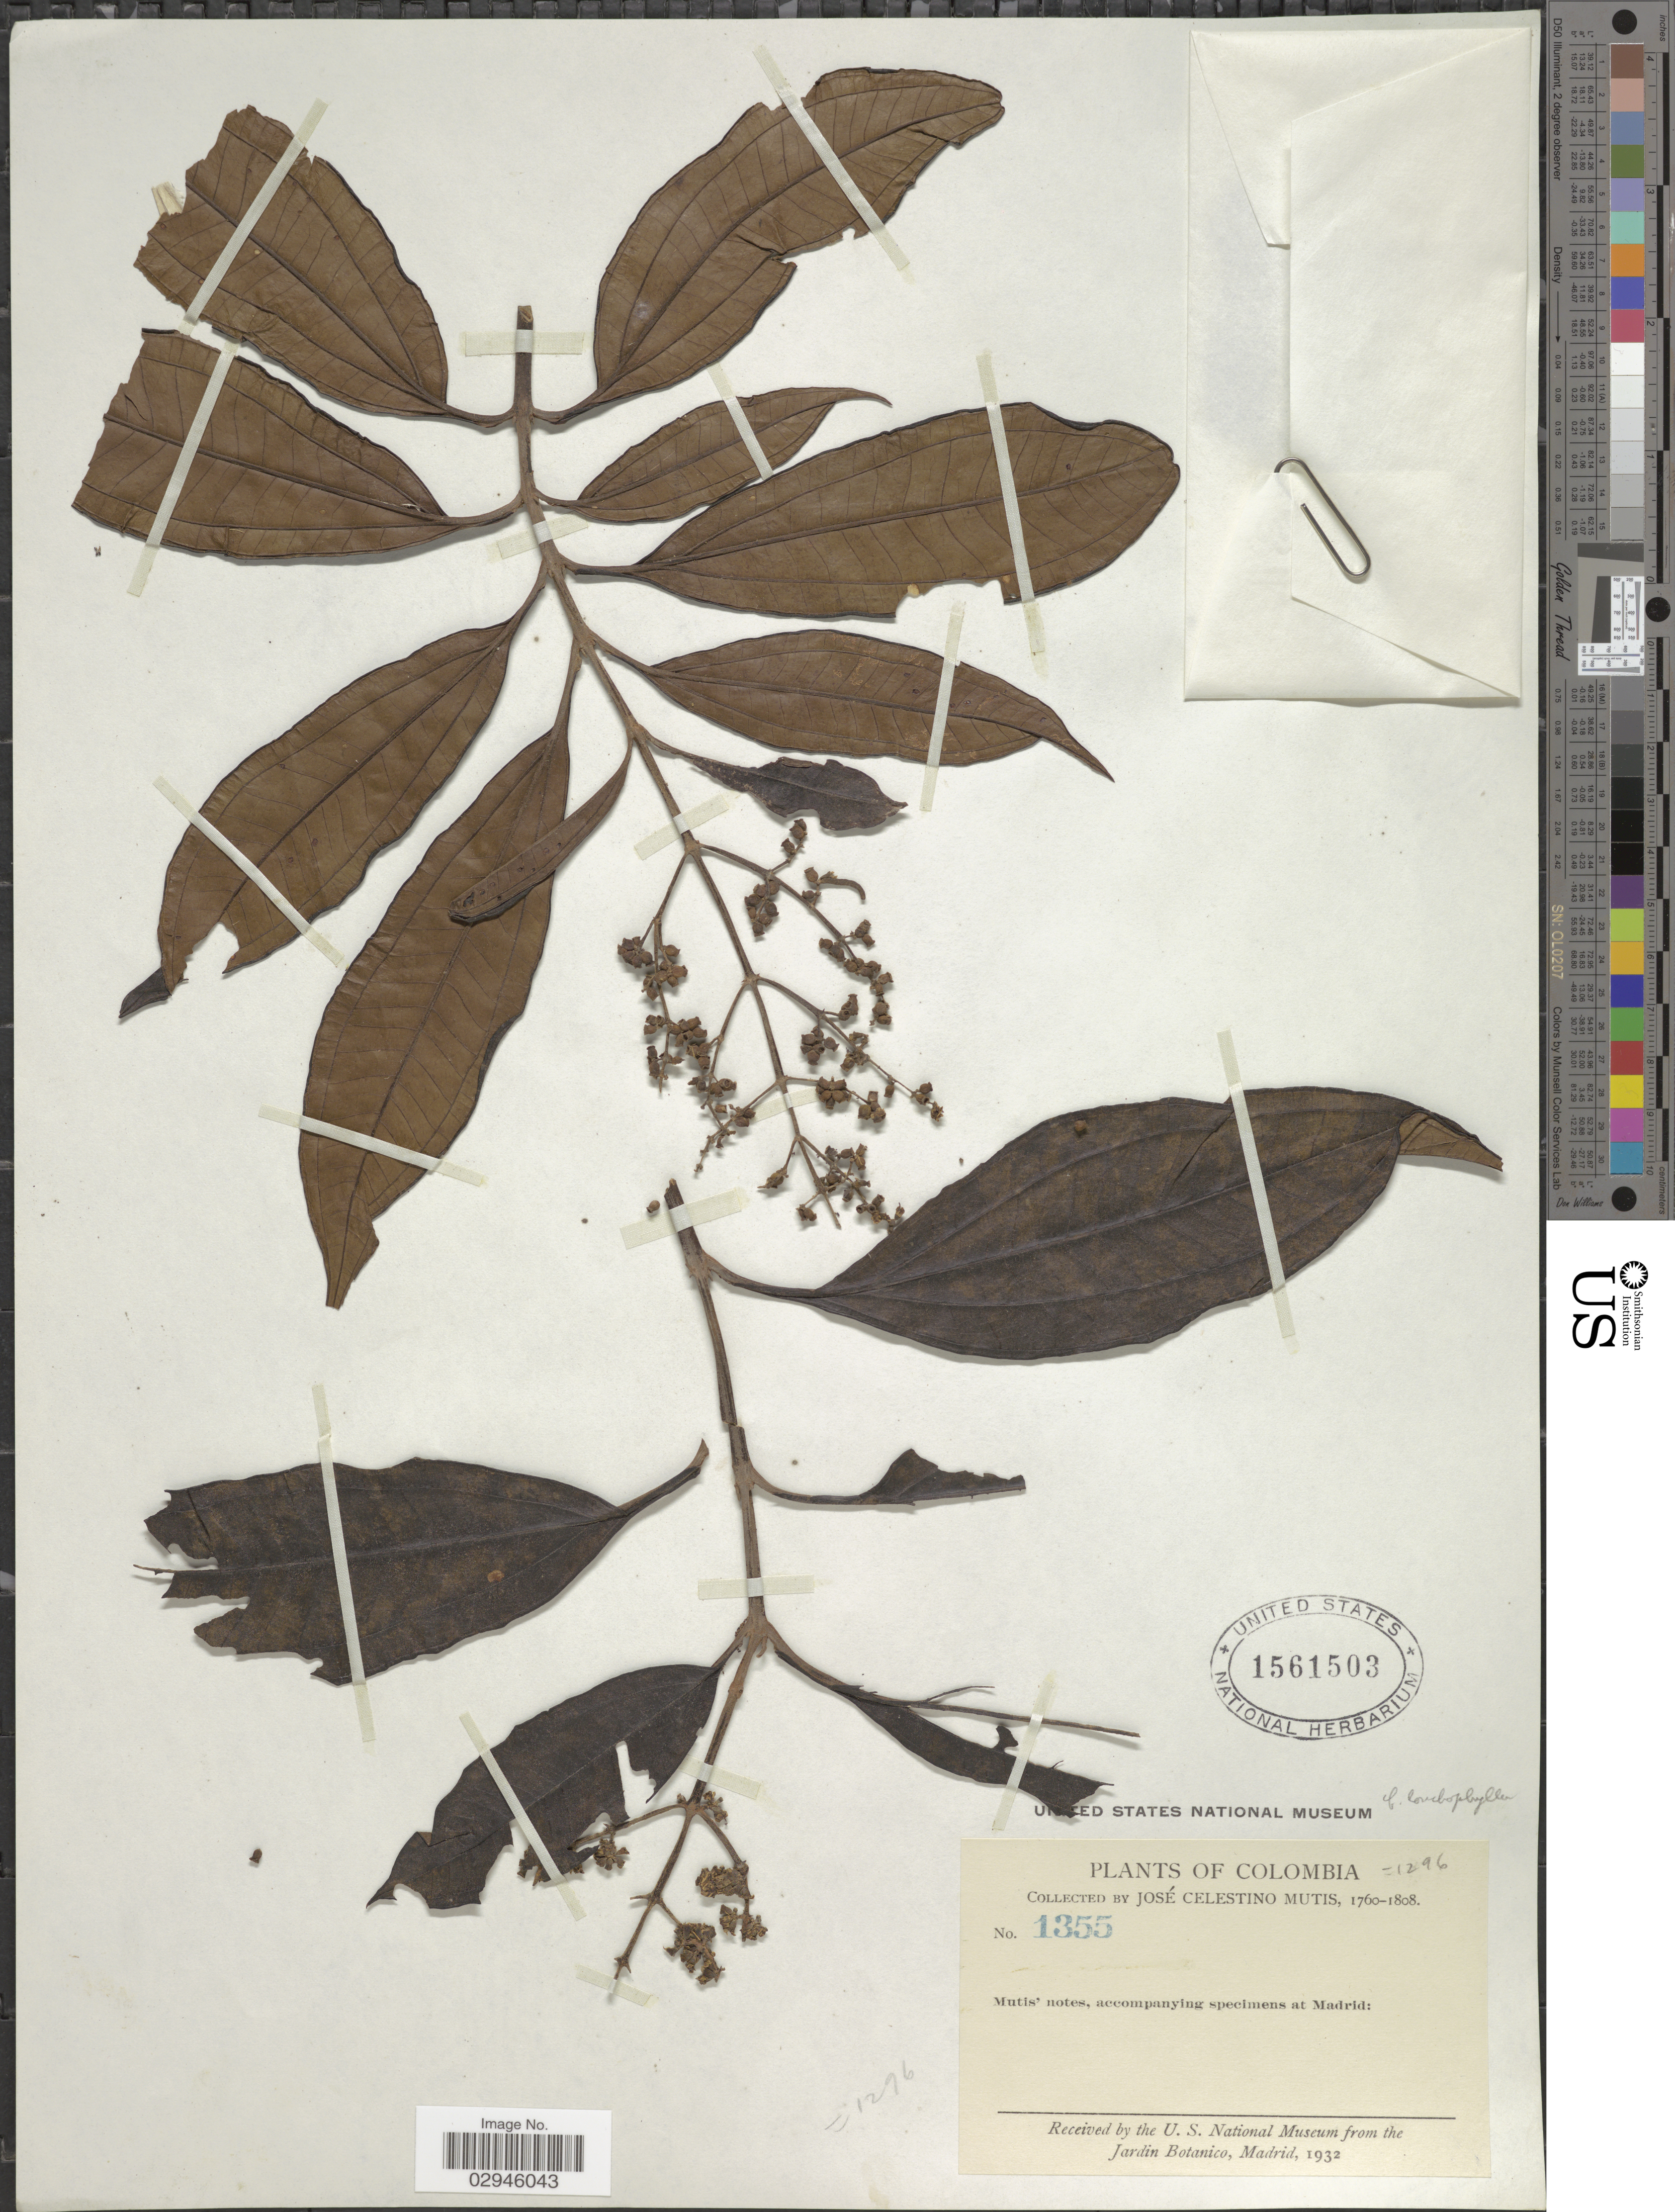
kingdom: Plantae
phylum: Tracheophyta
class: Magnoliopsida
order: Myrtales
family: Melastomataceae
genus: Miconia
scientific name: Miconia sp.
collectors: J. C. B. Mutis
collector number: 1355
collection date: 1760/1808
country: Colombia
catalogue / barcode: US 1561503